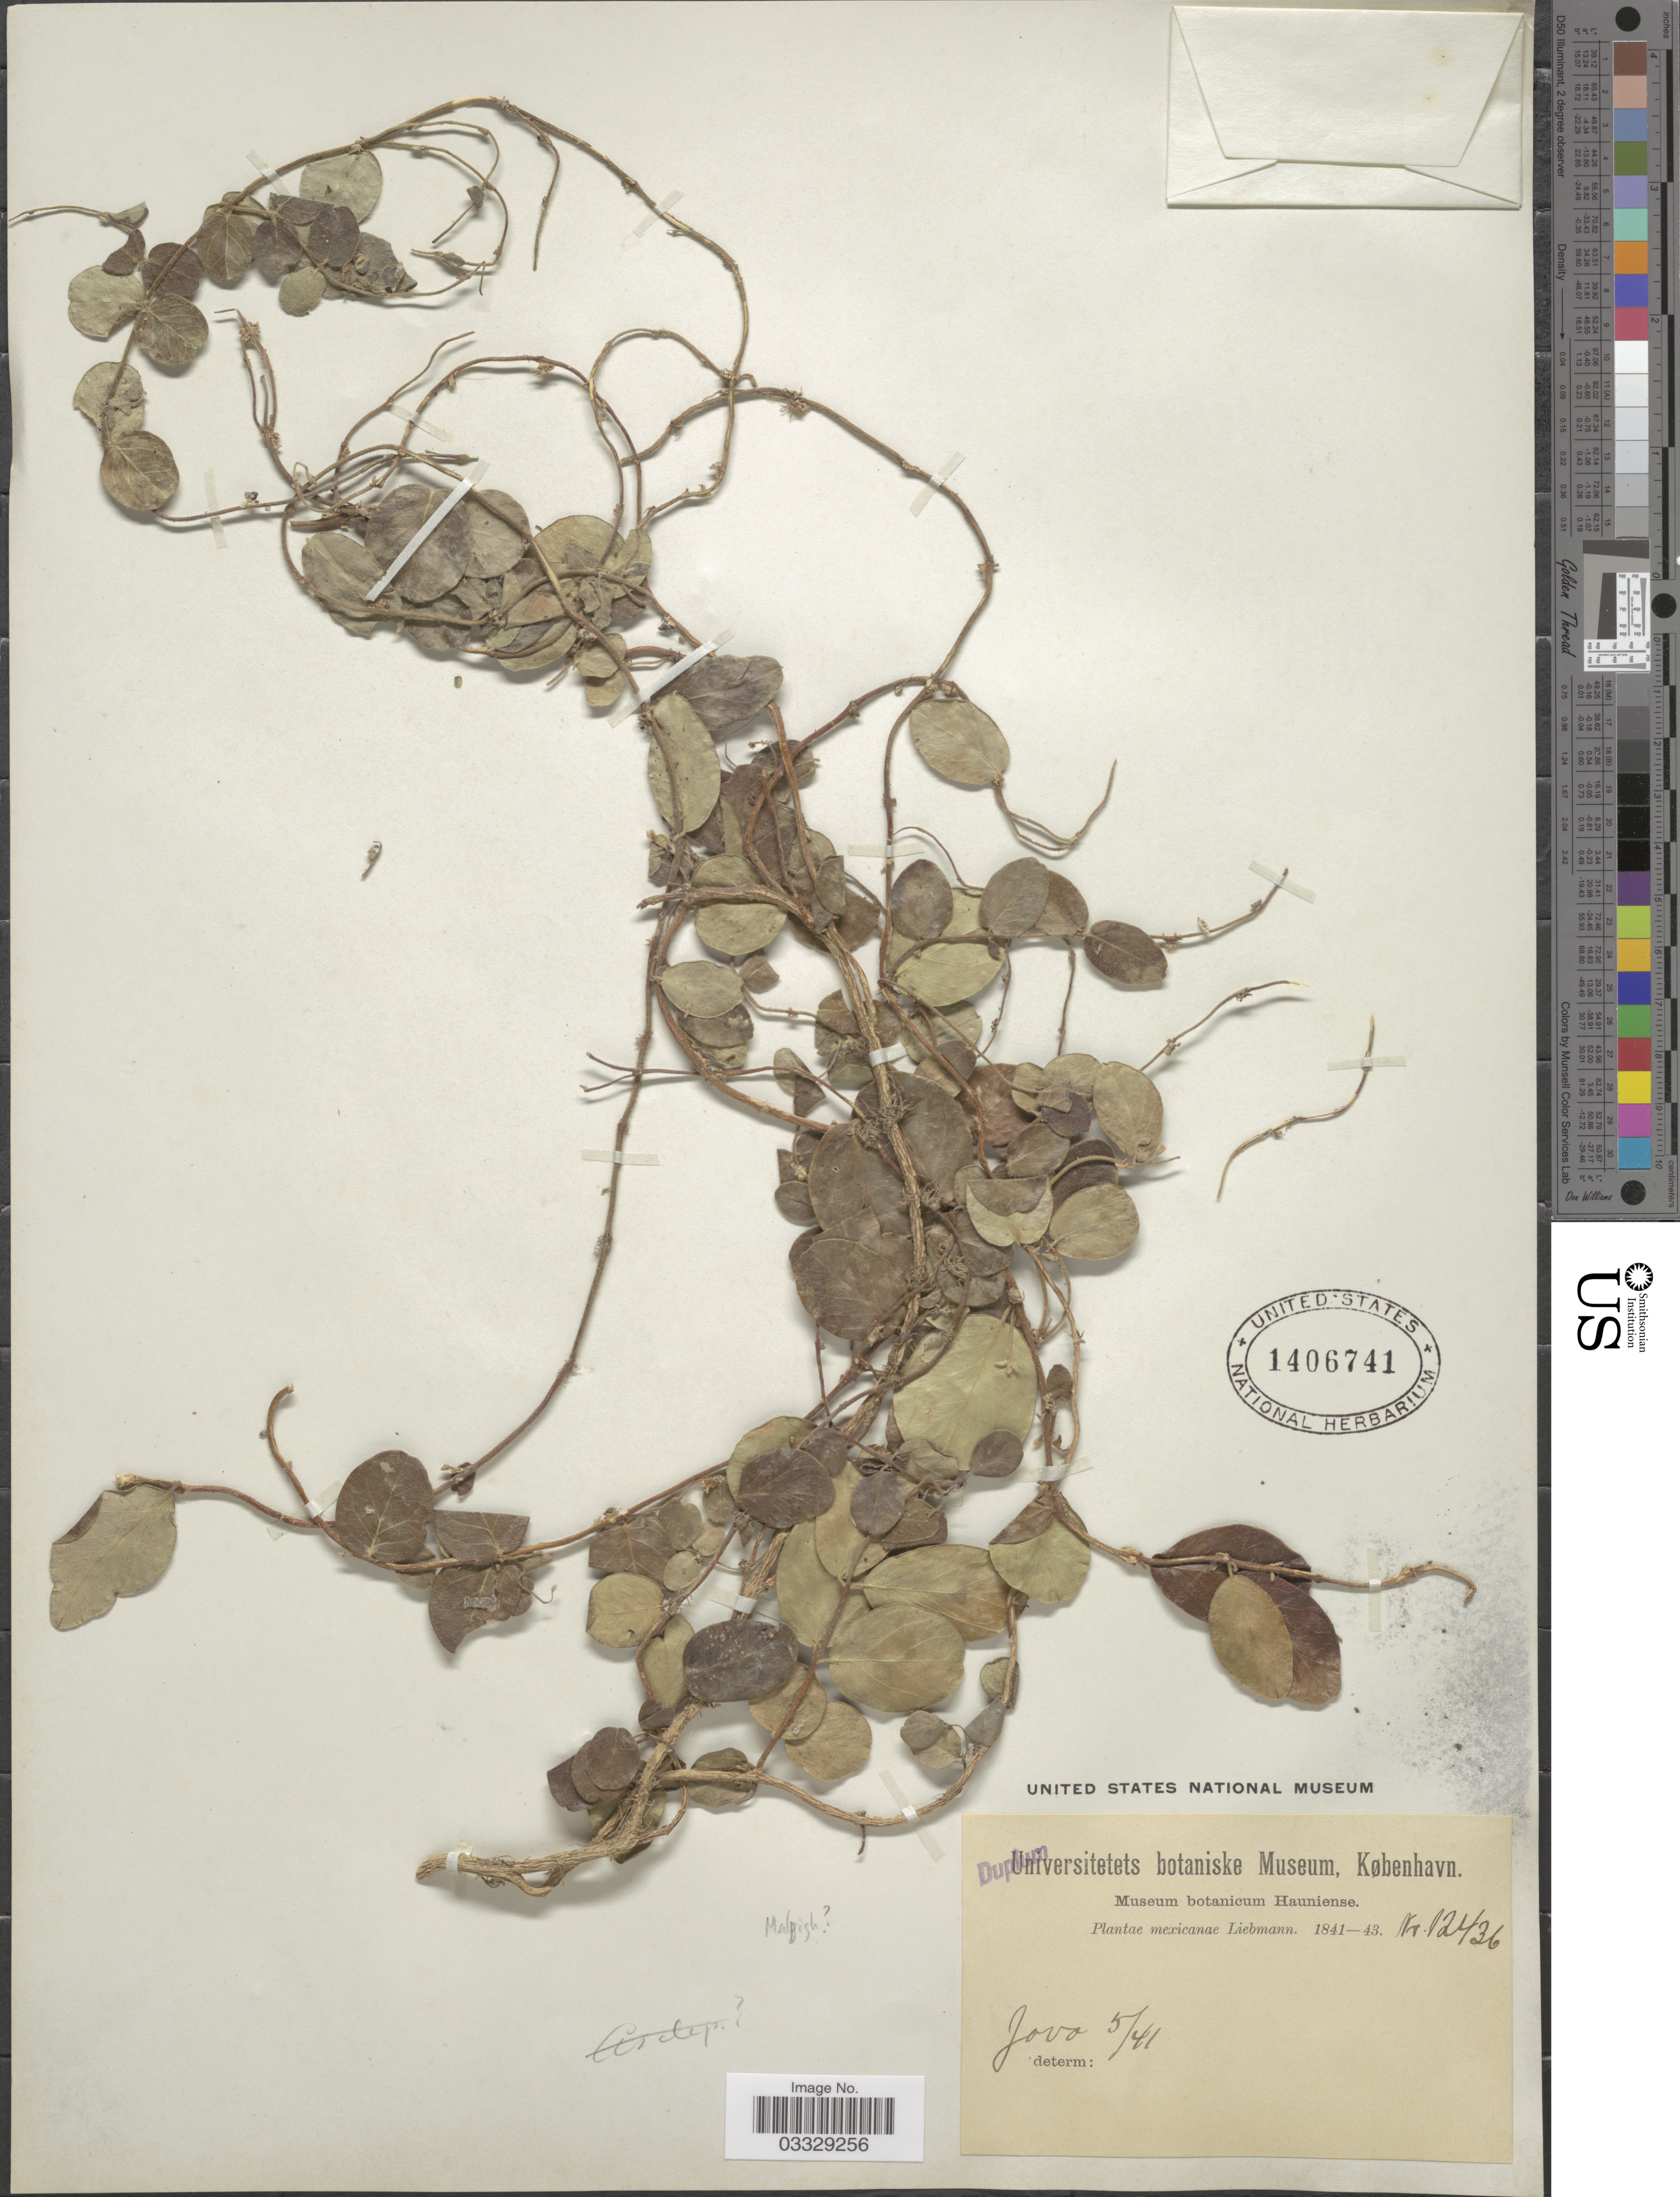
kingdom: Plantae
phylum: Tracheophyta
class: Magnoliopsida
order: Malpighiales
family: Malpighiaceae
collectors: Liebmann, --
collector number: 12436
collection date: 1841-05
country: Mexico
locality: Jovo.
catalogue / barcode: US 1406741